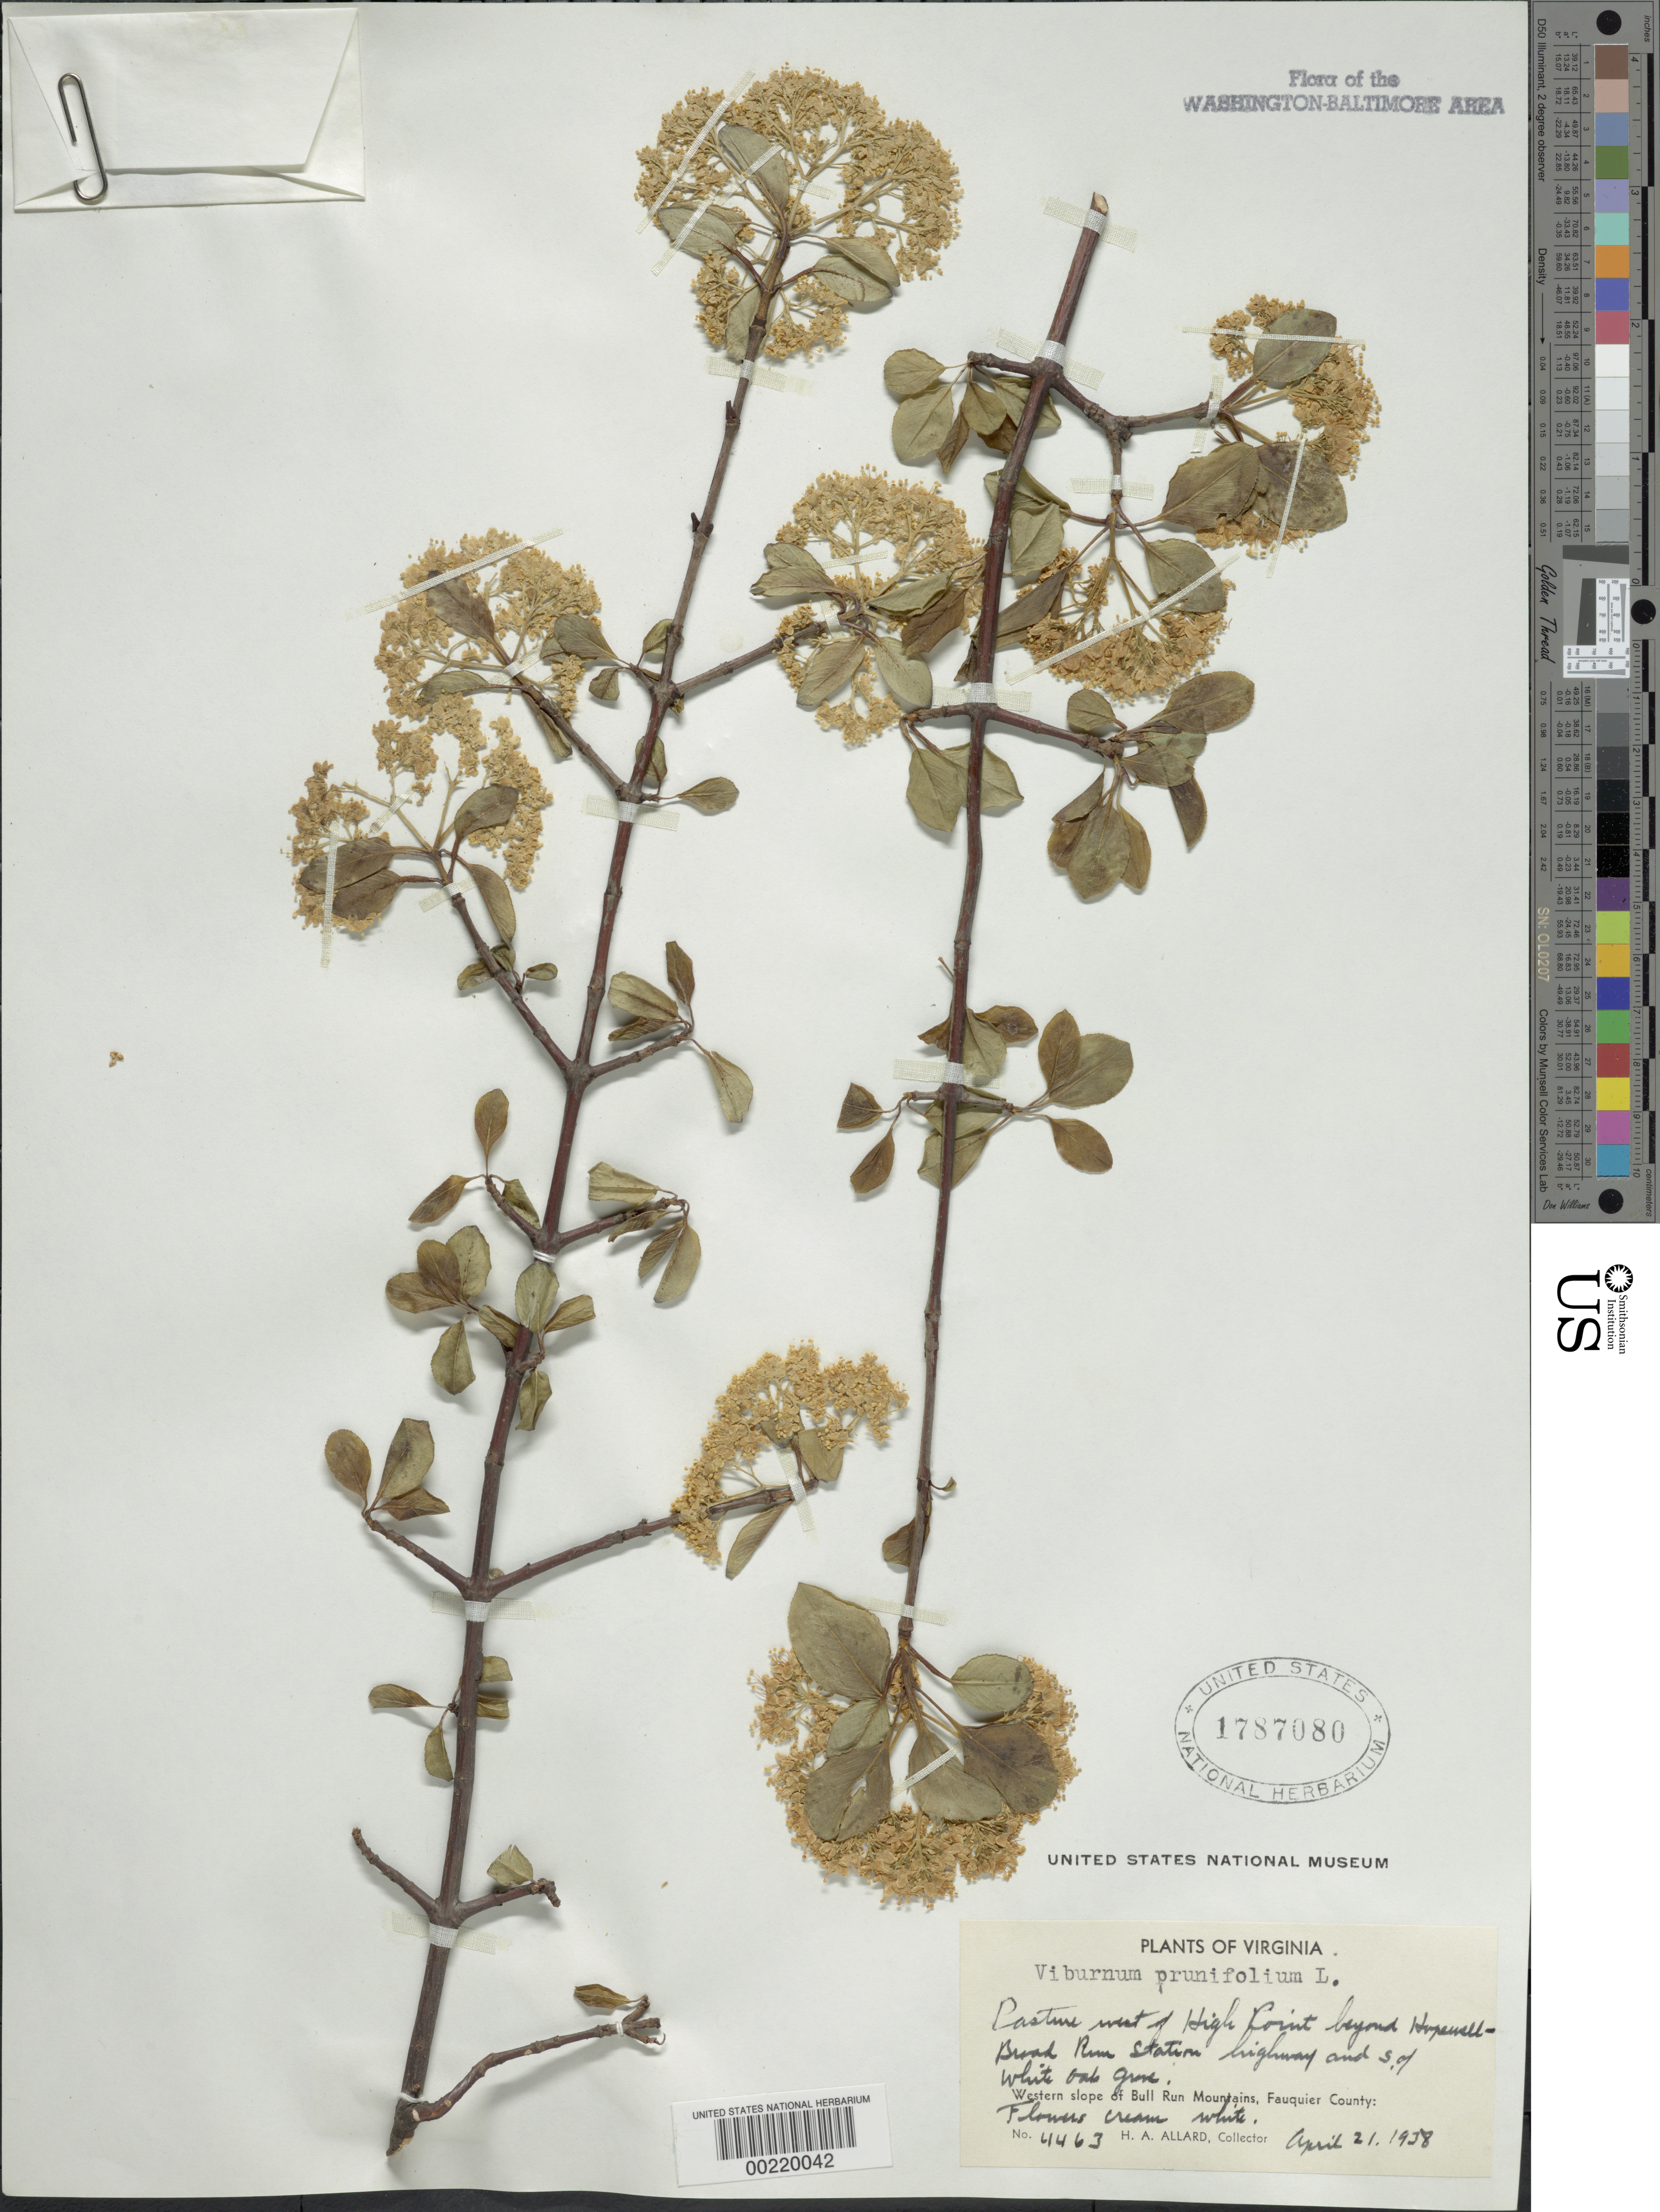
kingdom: Plantae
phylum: Tracheophyta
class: Magnoliopsida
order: Dipsacales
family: Viburnaceae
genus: Viburnum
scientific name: Viburnum prunifolium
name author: L.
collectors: H. A. Allard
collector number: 4463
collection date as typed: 21 Apr 1938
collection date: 1938-04-21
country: United States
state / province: Virginia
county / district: Fauquier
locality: West of High Point beyond Hopewell-Broad Run Station Highway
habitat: Pasture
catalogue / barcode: US 1787080